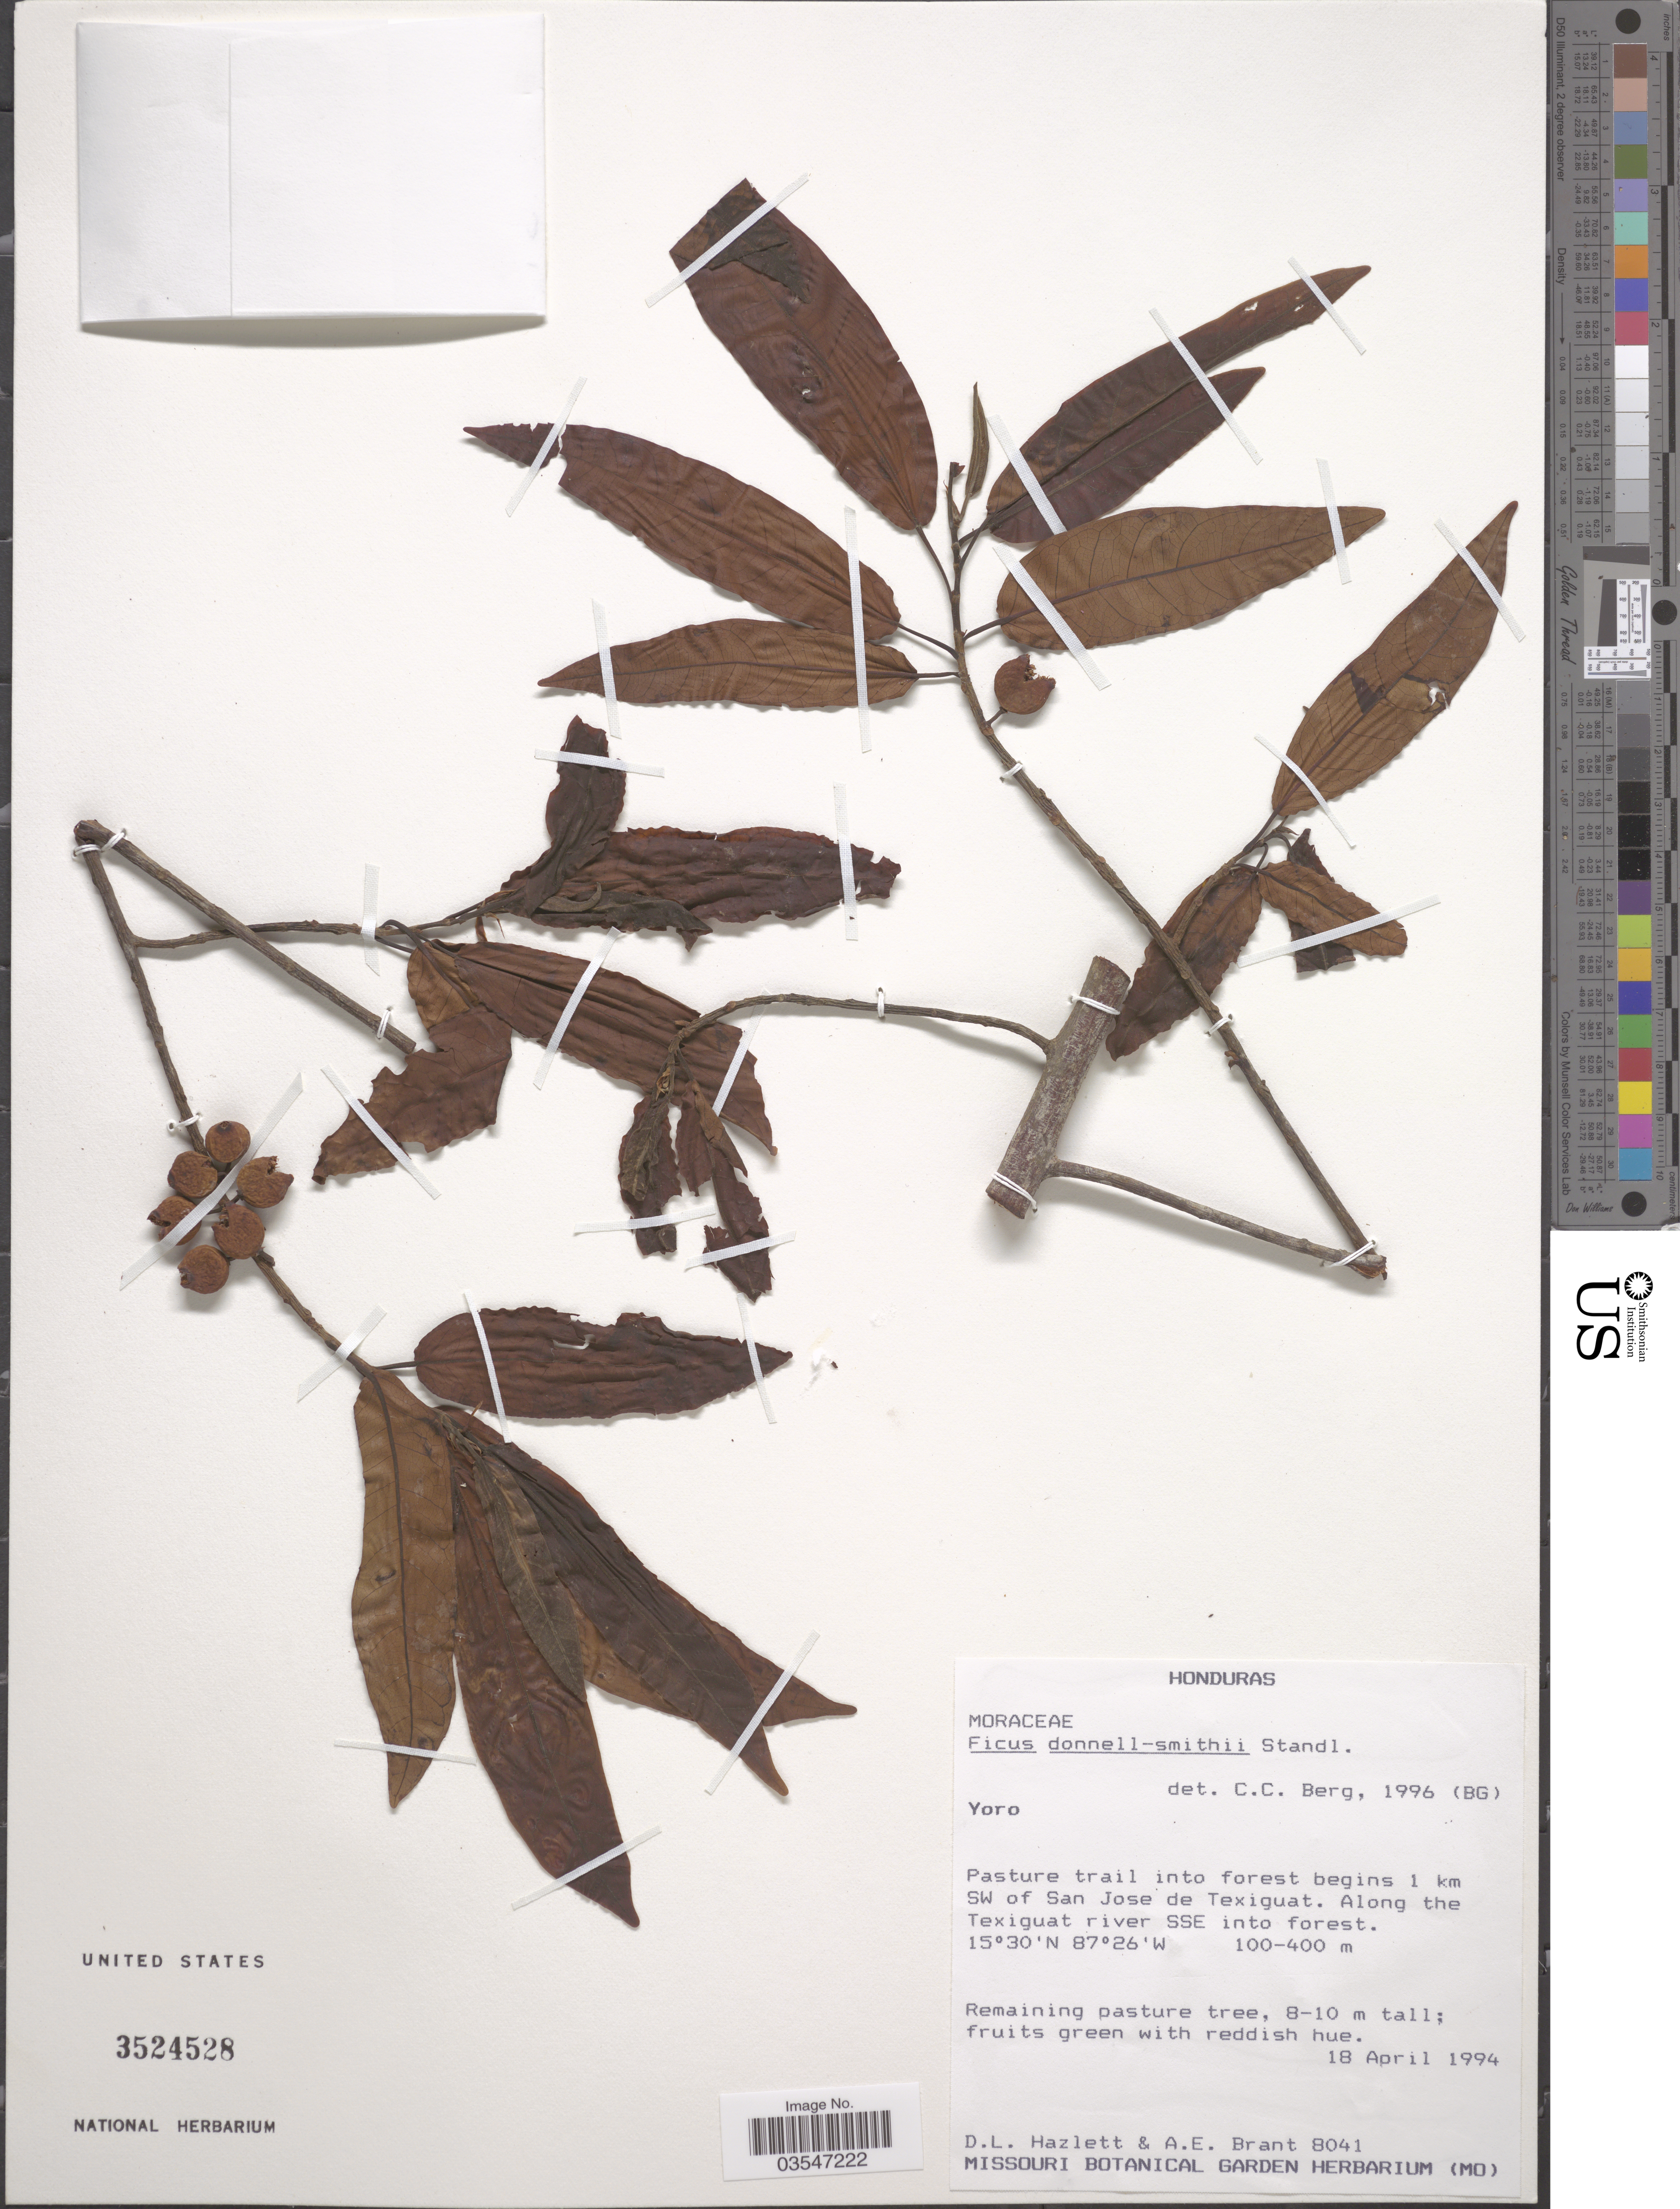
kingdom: Plantae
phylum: Tracheophyta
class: Magnoliopsida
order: Rosales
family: Moraceae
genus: Ficus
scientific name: Ficus donnell-smithii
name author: Standl.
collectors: D. Hazlett & A. Brant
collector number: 8041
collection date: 1994-04-18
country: Honduras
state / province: Yoro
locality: Pasture trail into forest begins 1 km SW of San Jose de Texiguat. Along the Texiguat river SSE into forest.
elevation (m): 100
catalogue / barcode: US 3524528